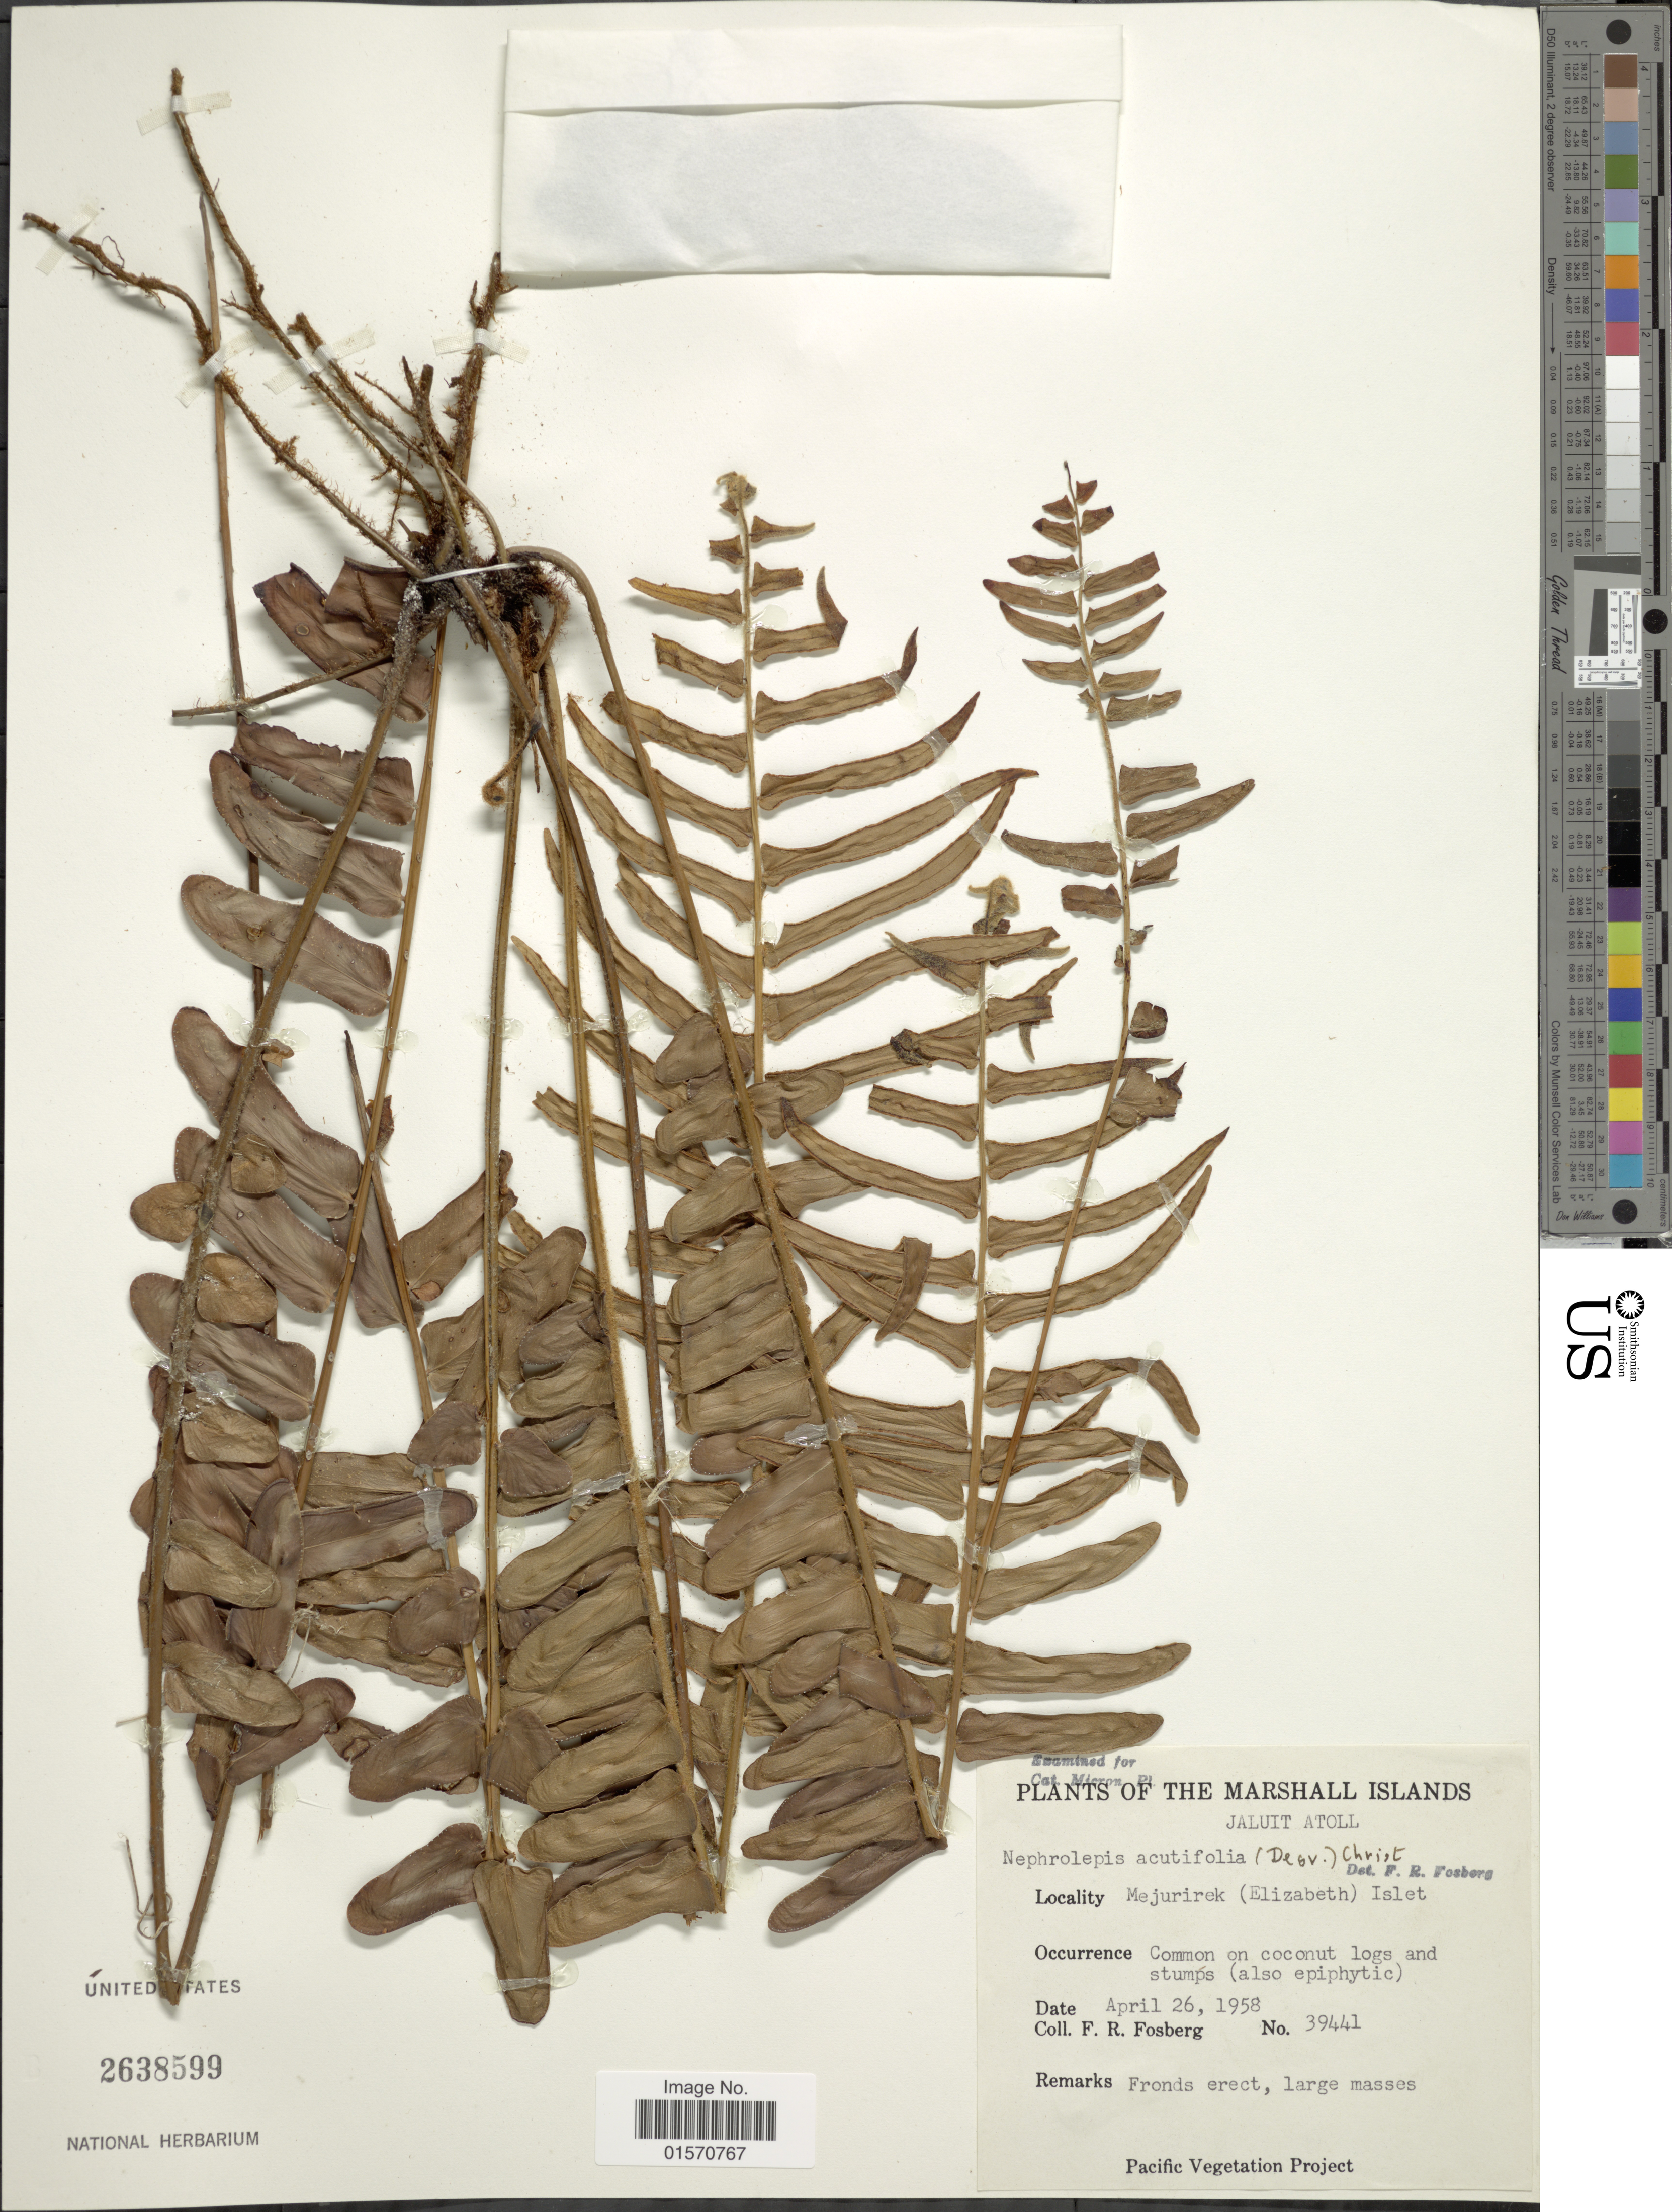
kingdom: Plantae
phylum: Tracheophyta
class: Polypodiopsida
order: Polypodiales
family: Nephrolepidaceae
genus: Nephrolepis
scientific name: Nephrolepis acutifolia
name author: (Desv.) Chr.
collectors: F. R. Fosberg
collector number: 39441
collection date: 1958-04-26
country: Marshall Islands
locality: Jaluit Atoll. Mejurirek (Elizabeth) Islet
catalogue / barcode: US 2638599